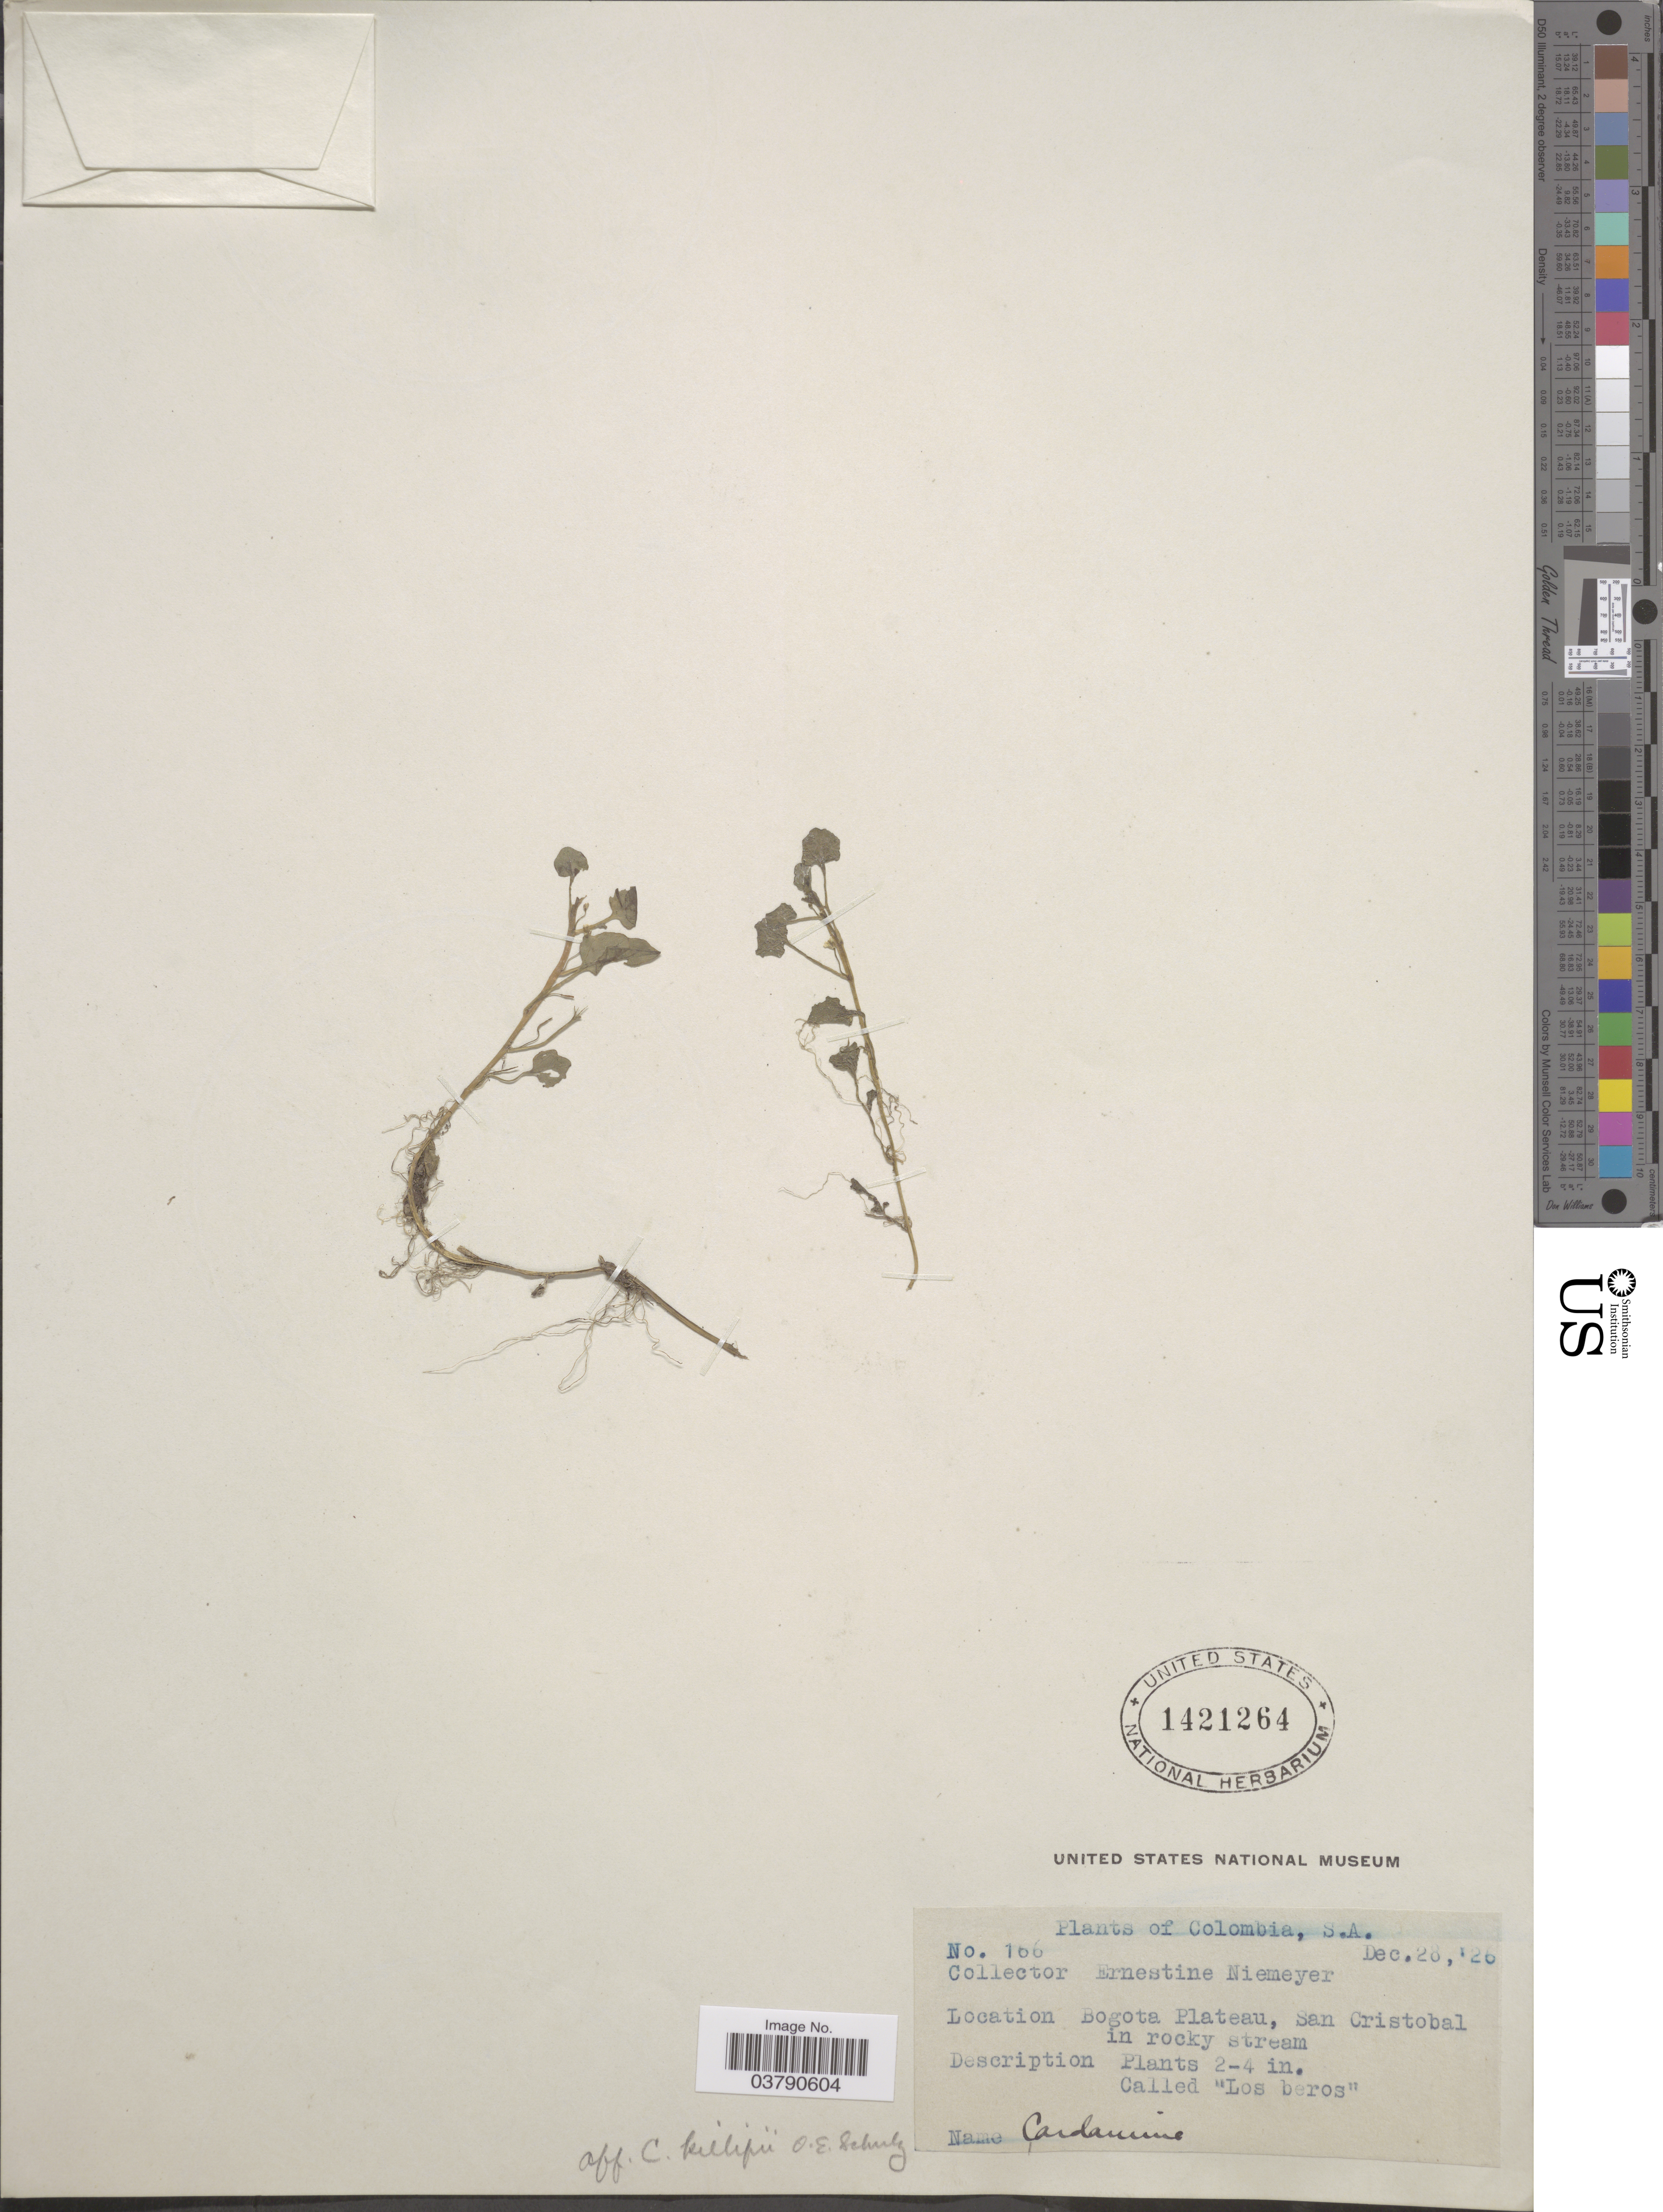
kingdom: Plantae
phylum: Tracheophyta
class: Magnoliopsida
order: Brassicales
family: Brassicaceae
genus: Cardamine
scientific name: Cardamine killipii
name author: O.E. Schulz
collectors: E. H. Niemeyer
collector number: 166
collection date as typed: Transcribed d/m/y: 28/12/26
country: Colombia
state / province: Bogota D.C.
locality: Bogota Plateau, San Cristobal in rocky stream.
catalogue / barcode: US 1421264